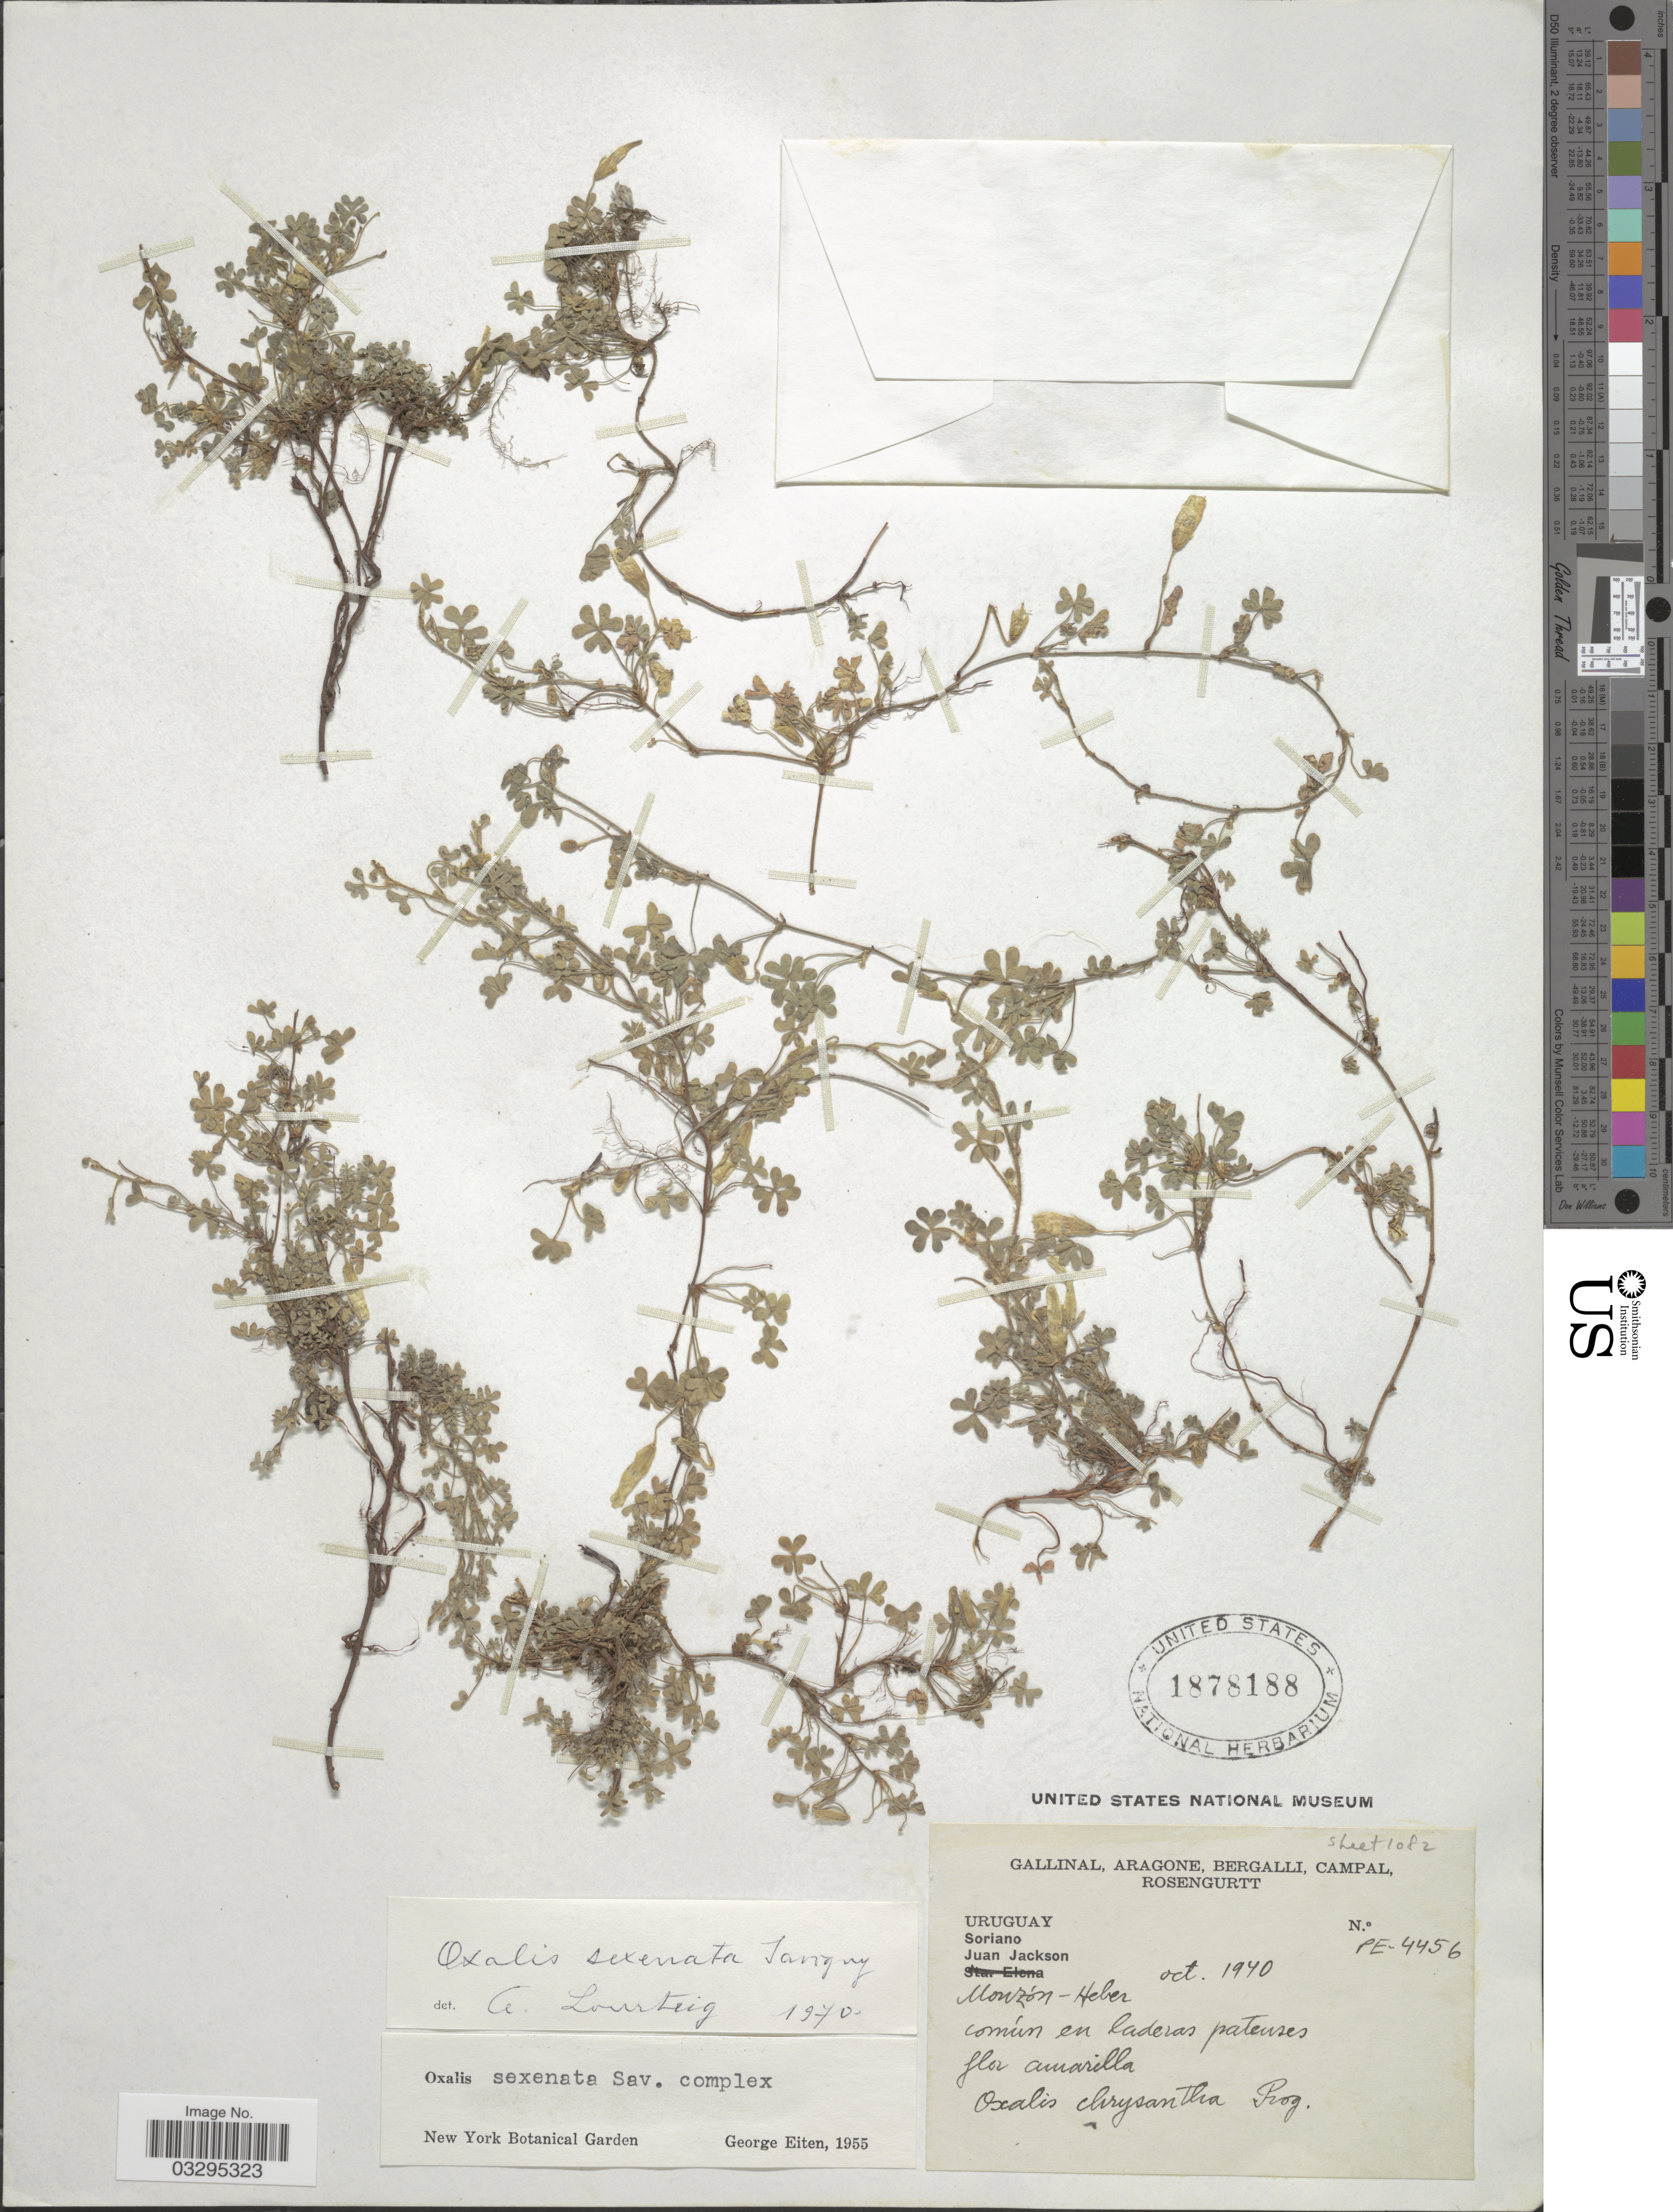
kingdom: Plantae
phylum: Tracheophyta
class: Magnoliopsida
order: Oxalidales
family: Oxalidaceae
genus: Oxalis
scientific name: Oxalis conorrhiza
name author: Jacq.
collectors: -. Gallinal, -- Aragone, -- Bergalli, -- Campal & Rosengurtt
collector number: PE-4456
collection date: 1940-10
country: Uruguay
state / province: Soriano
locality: Juan Jackson. Monzón-Heber.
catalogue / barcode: US 1878188